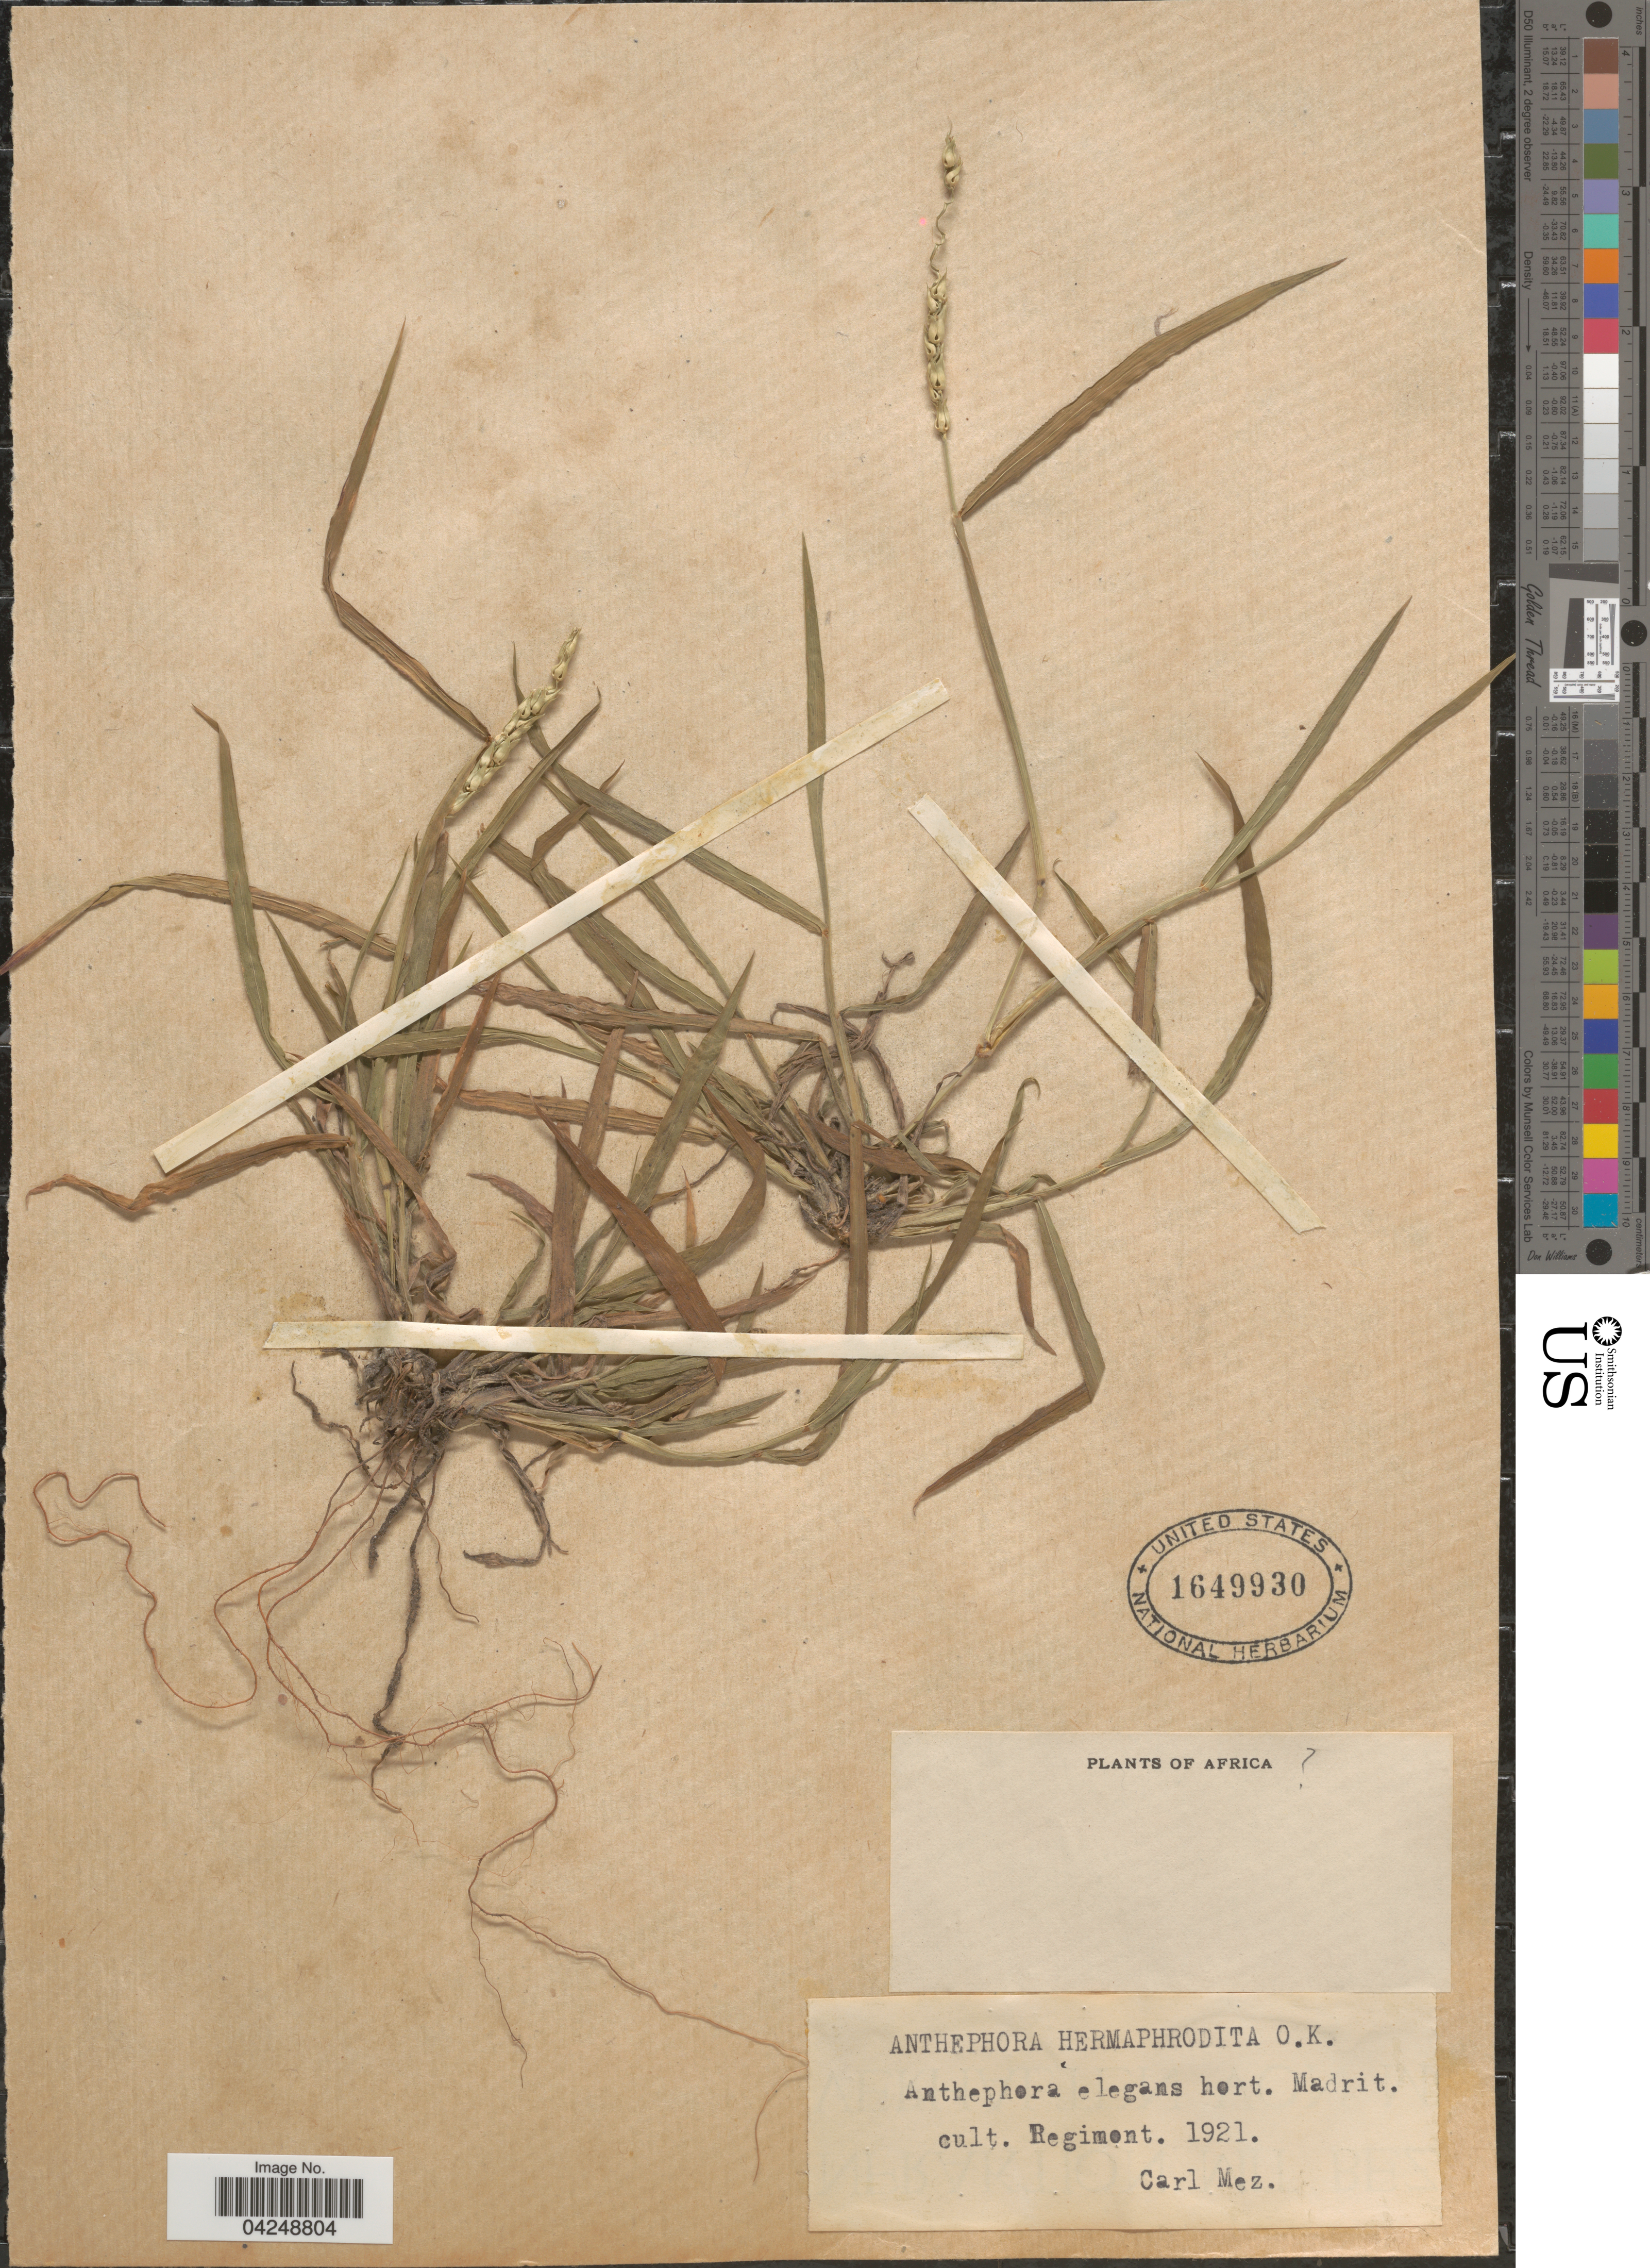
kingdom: Plantae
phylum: Tracheophyta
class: Liliopsida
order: Poales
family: Poaceae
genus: Anthephora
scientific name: Anthephora hermaphrodita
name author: (L.) Kuntze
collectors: C. C. Mez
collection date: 1921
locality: Africa. Cult. Regimont.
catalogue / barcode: US 1649930